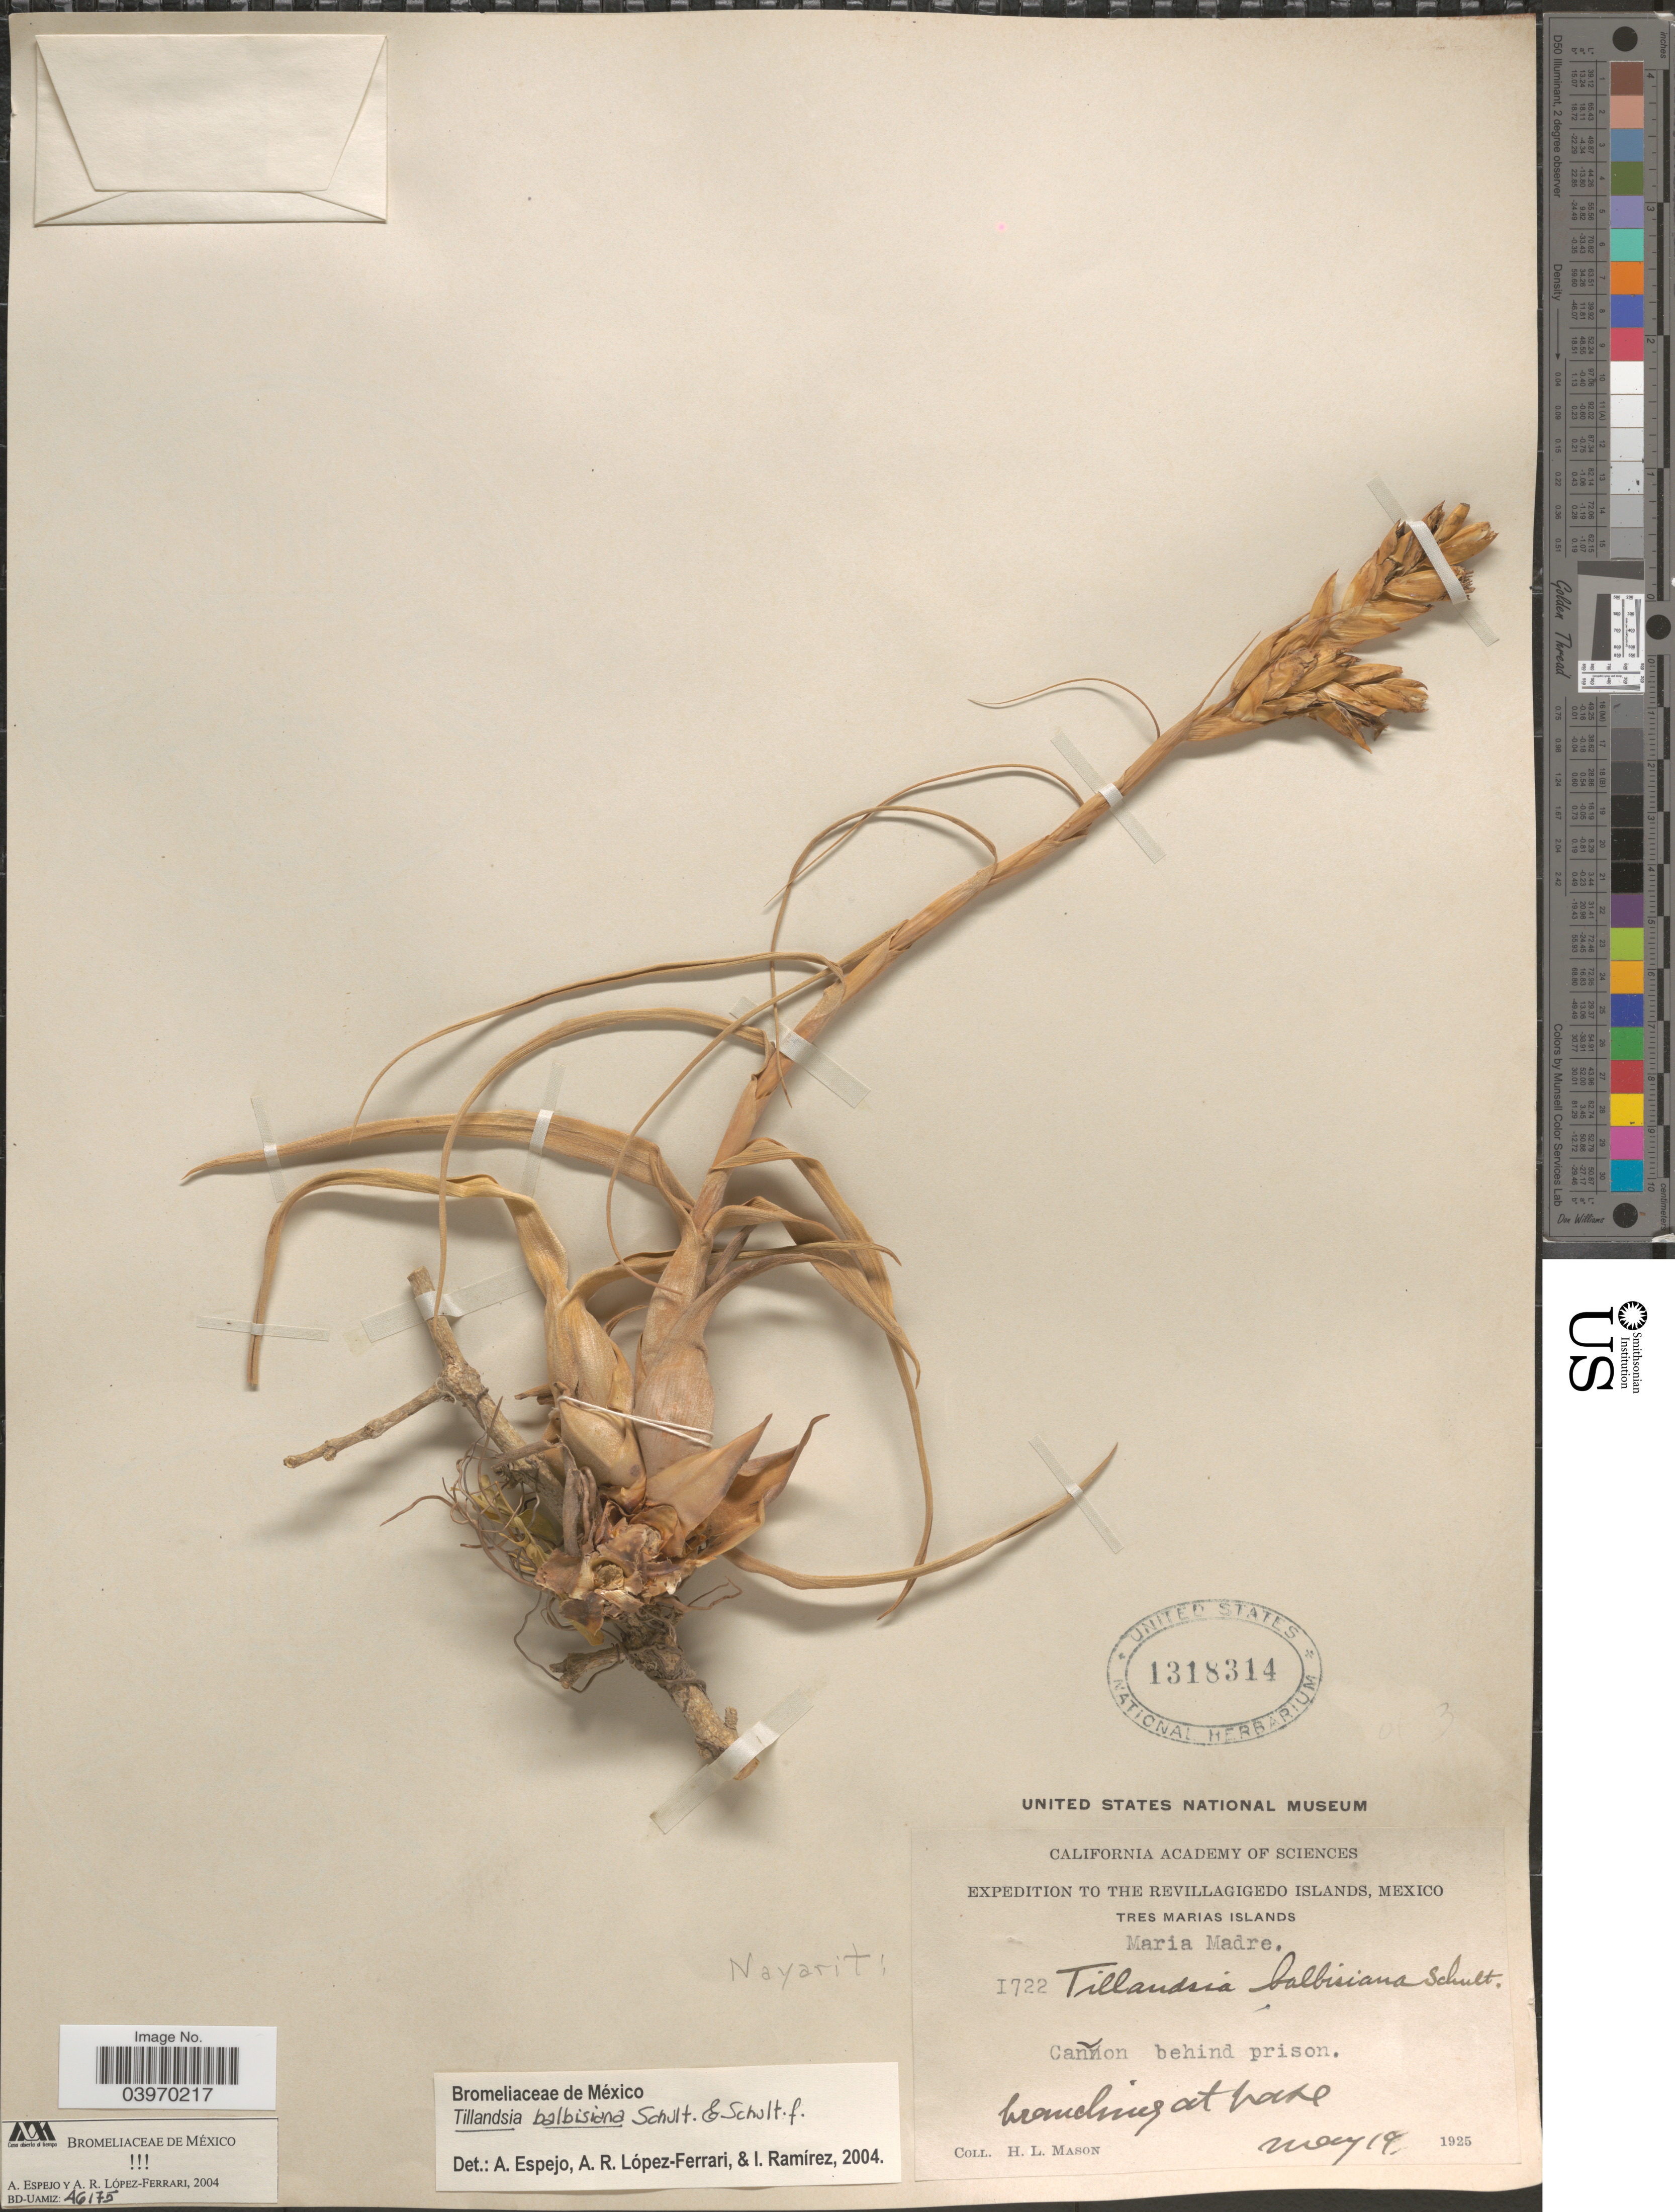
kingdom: Plantae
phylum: Tracheophyta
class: Liliopsida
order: Poales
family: Bromeliaceae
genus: Tillandsia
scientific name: Tillandsia balbisiana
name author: Schult. f.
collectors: H. L. Mason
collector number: I722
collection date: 1925-05-19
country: Mexico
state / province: Nayarit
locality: The Revillagigedo Islands. Tres Marias Islands. Maria Madre.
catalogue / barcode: US 1318314